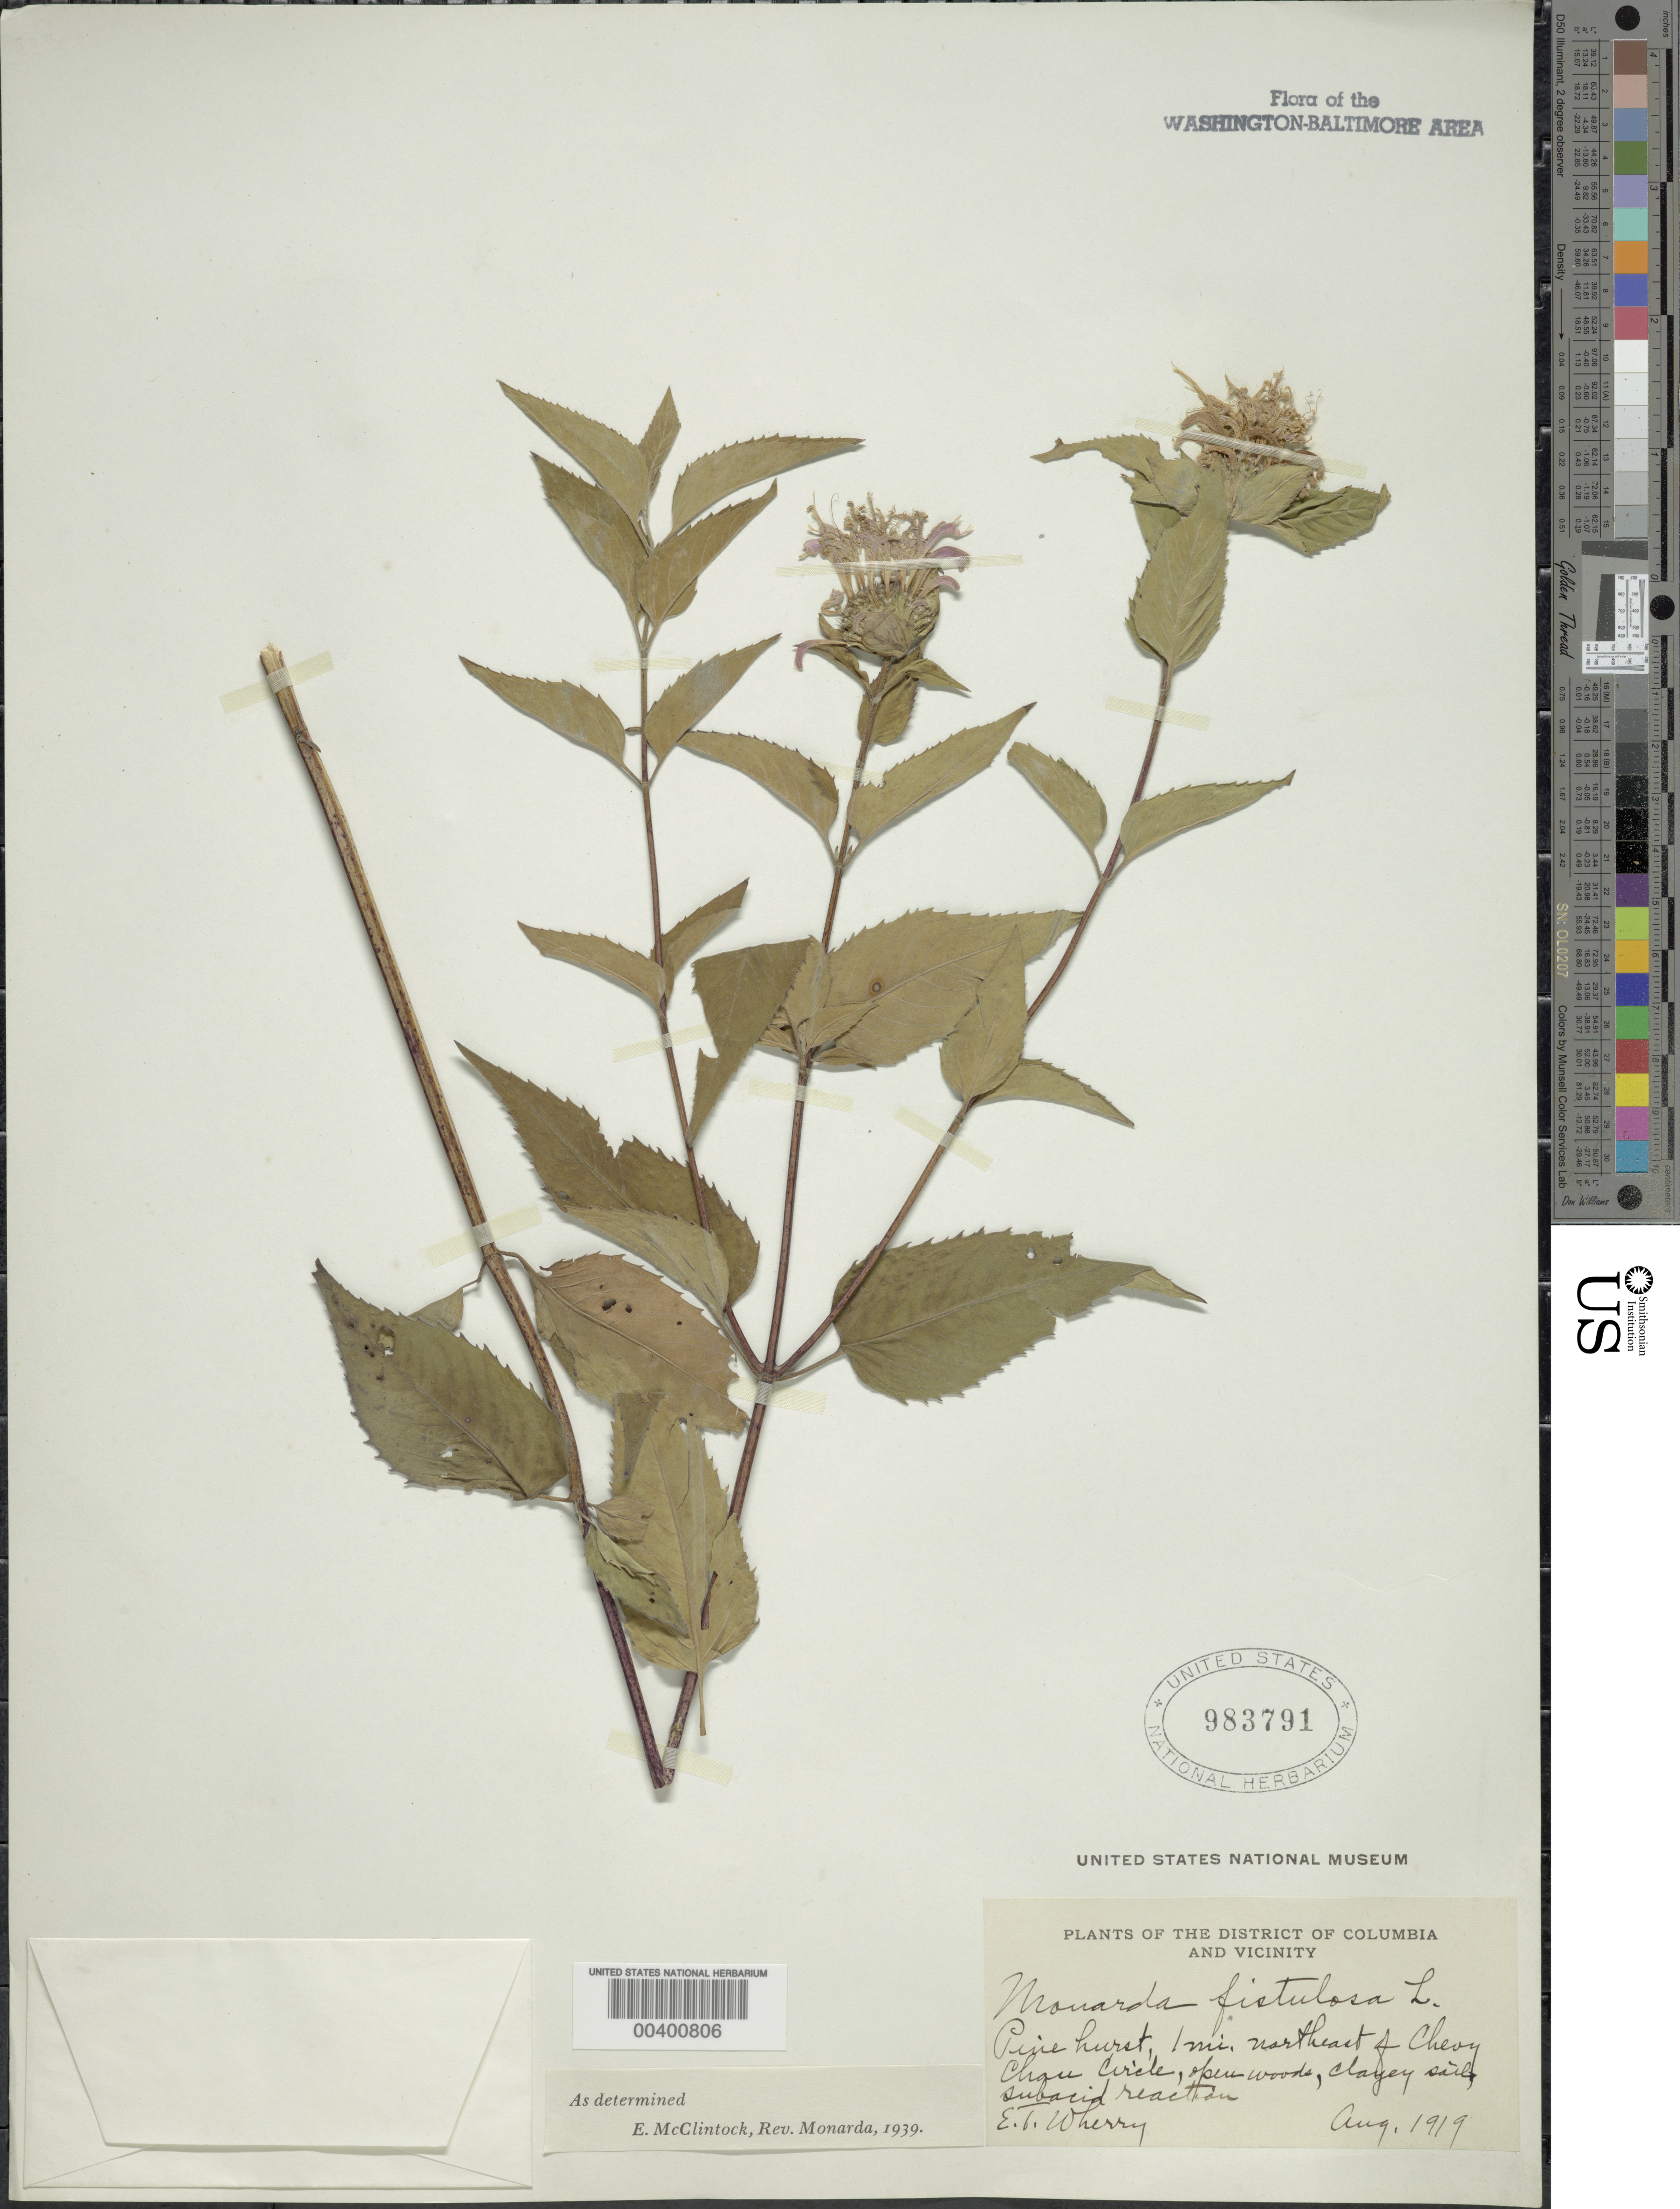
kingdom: Plantae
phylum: Tracheophyta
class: Magnoliopsida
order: Lamiales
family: Lamiaceae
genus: Monarda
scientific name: Monarda fistulosa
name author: L.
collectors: E. T. Wherry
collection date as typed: Aug 1919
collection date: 1919-08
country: United States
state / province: District of Columbia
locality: Pinehurst, northeast of Chevy Chase Circle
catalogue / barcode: US 983791